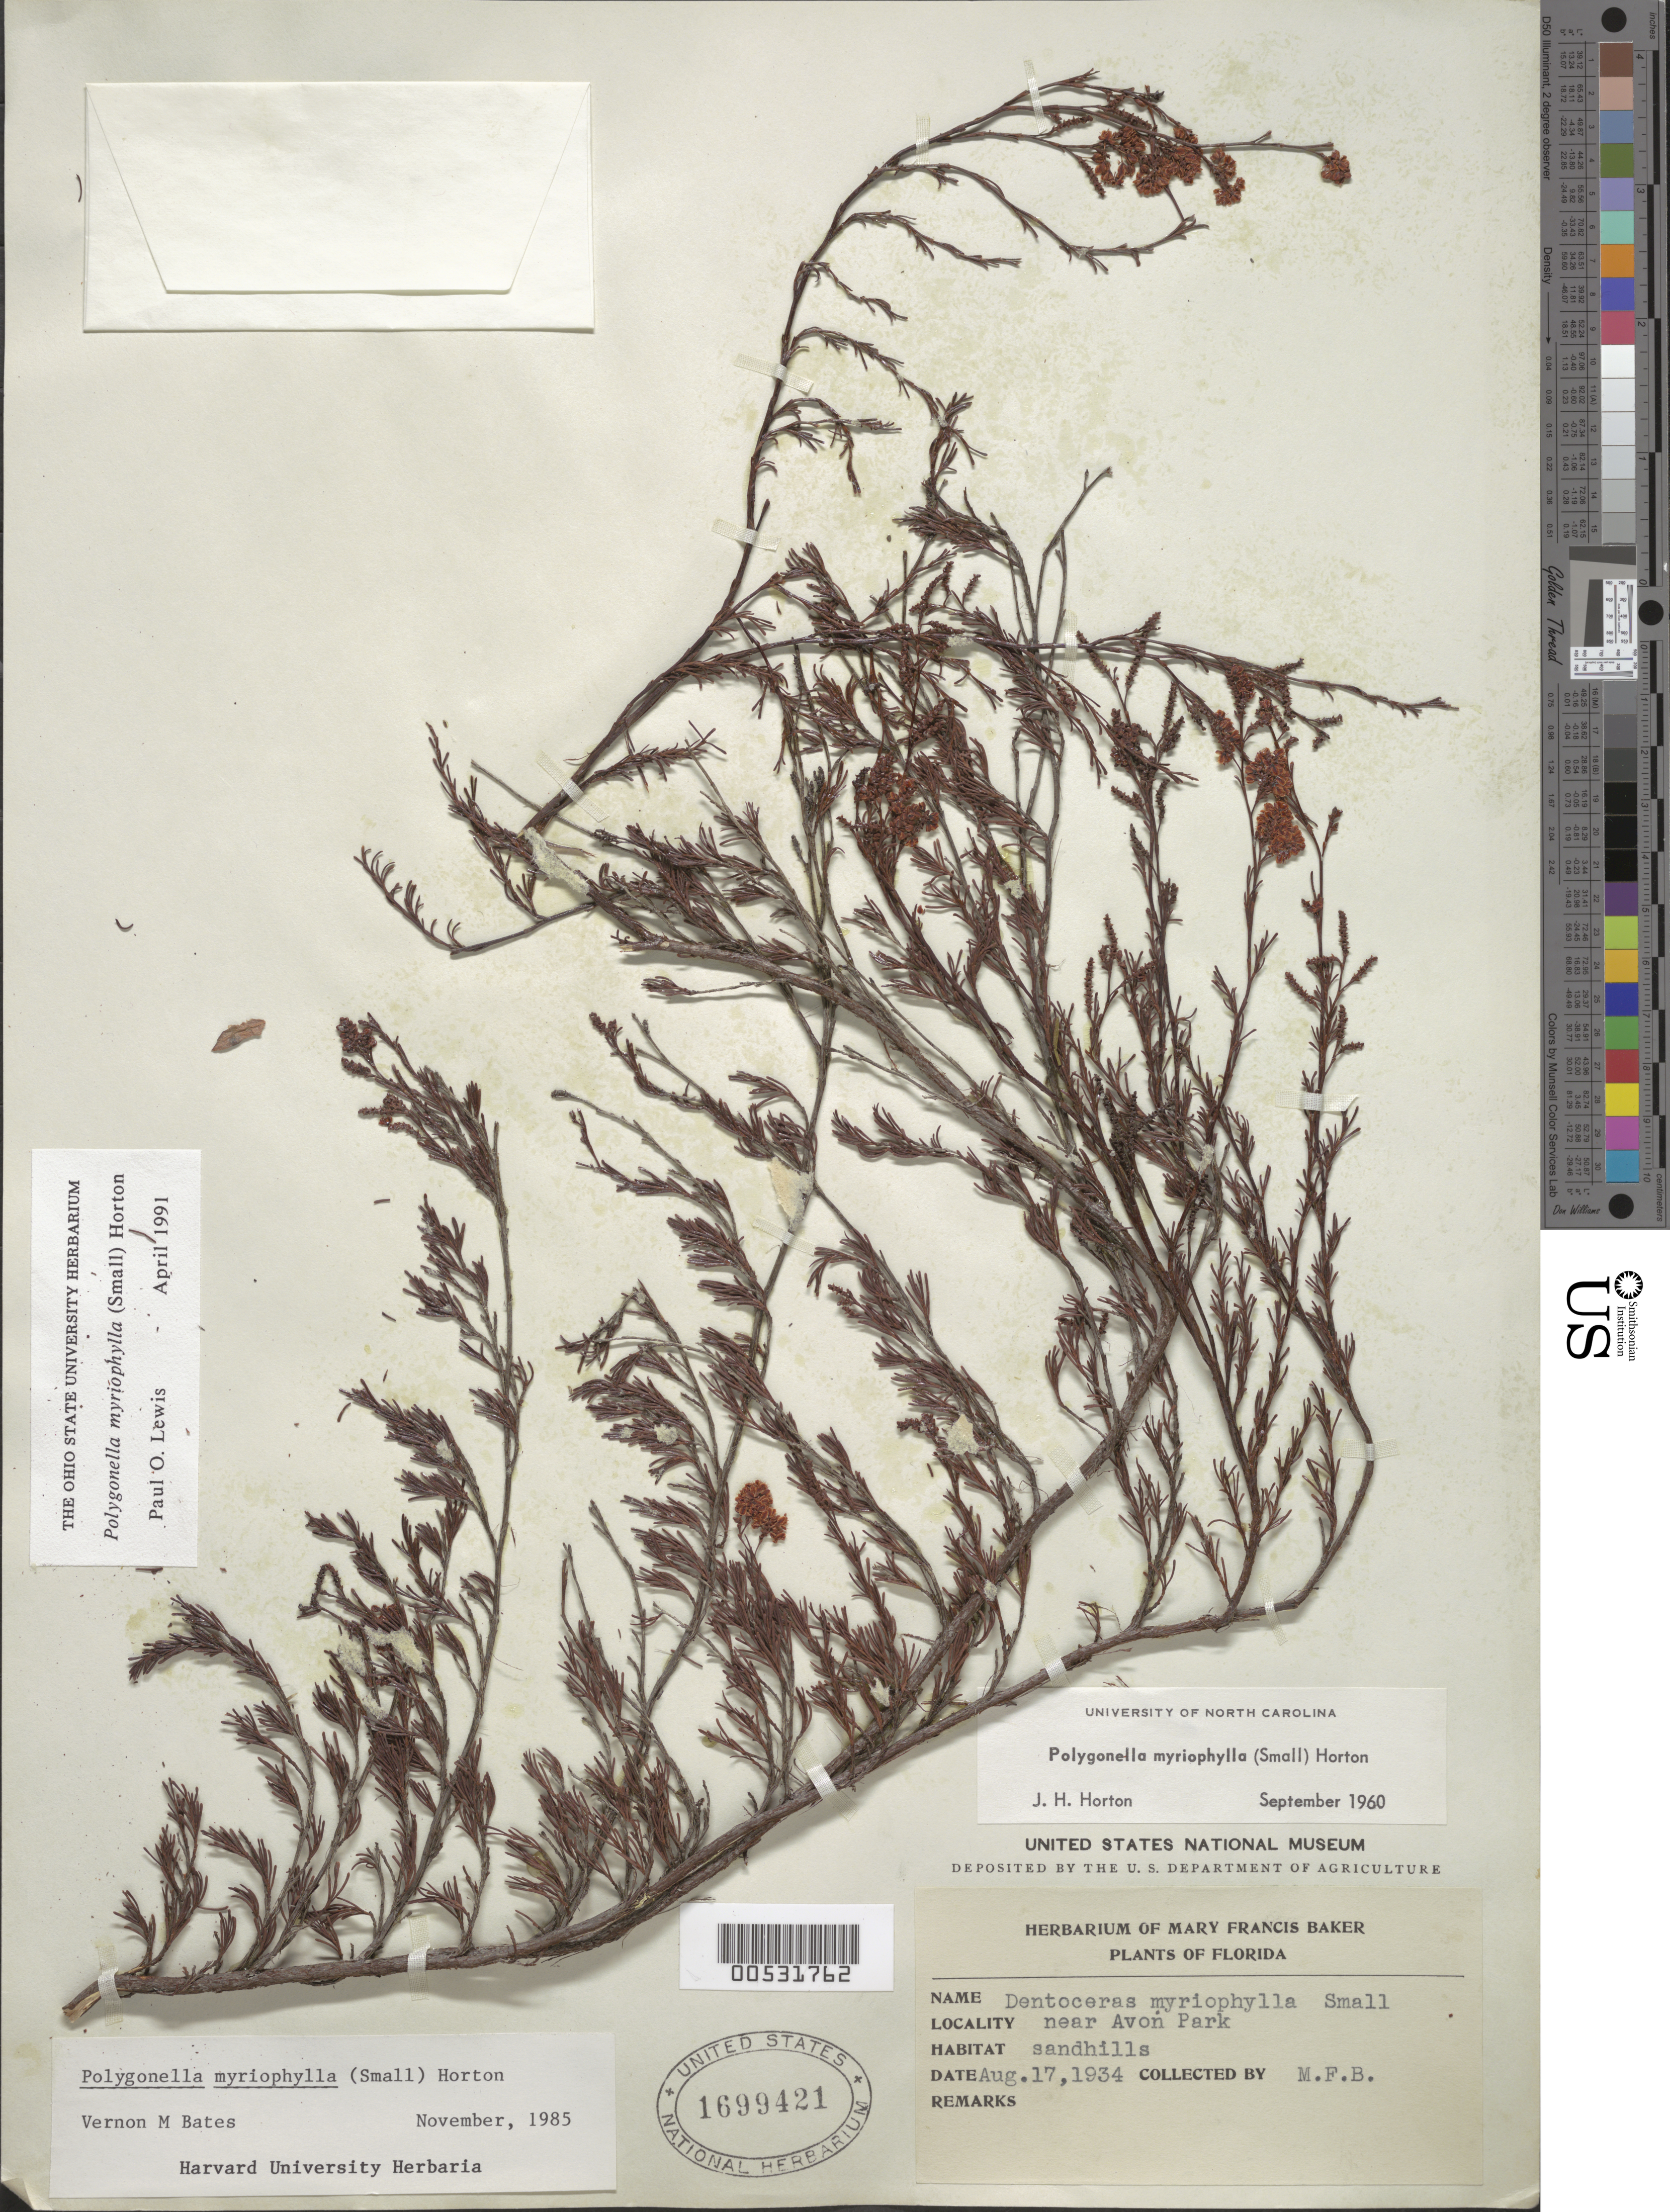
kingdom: Plantae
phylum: Tracheophyta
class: Magnoliopsida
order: Caryophyllales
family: Polygonaceae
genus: Polygonella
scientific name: Polygonella myriophylla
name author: (Small) Horton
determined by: Lewis, P. O.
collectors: M. F. Baker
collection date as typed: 17 Aug 1934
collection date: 1934-08-17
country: United States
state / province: Florida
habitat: Sandhills.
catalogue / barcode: US 1699421